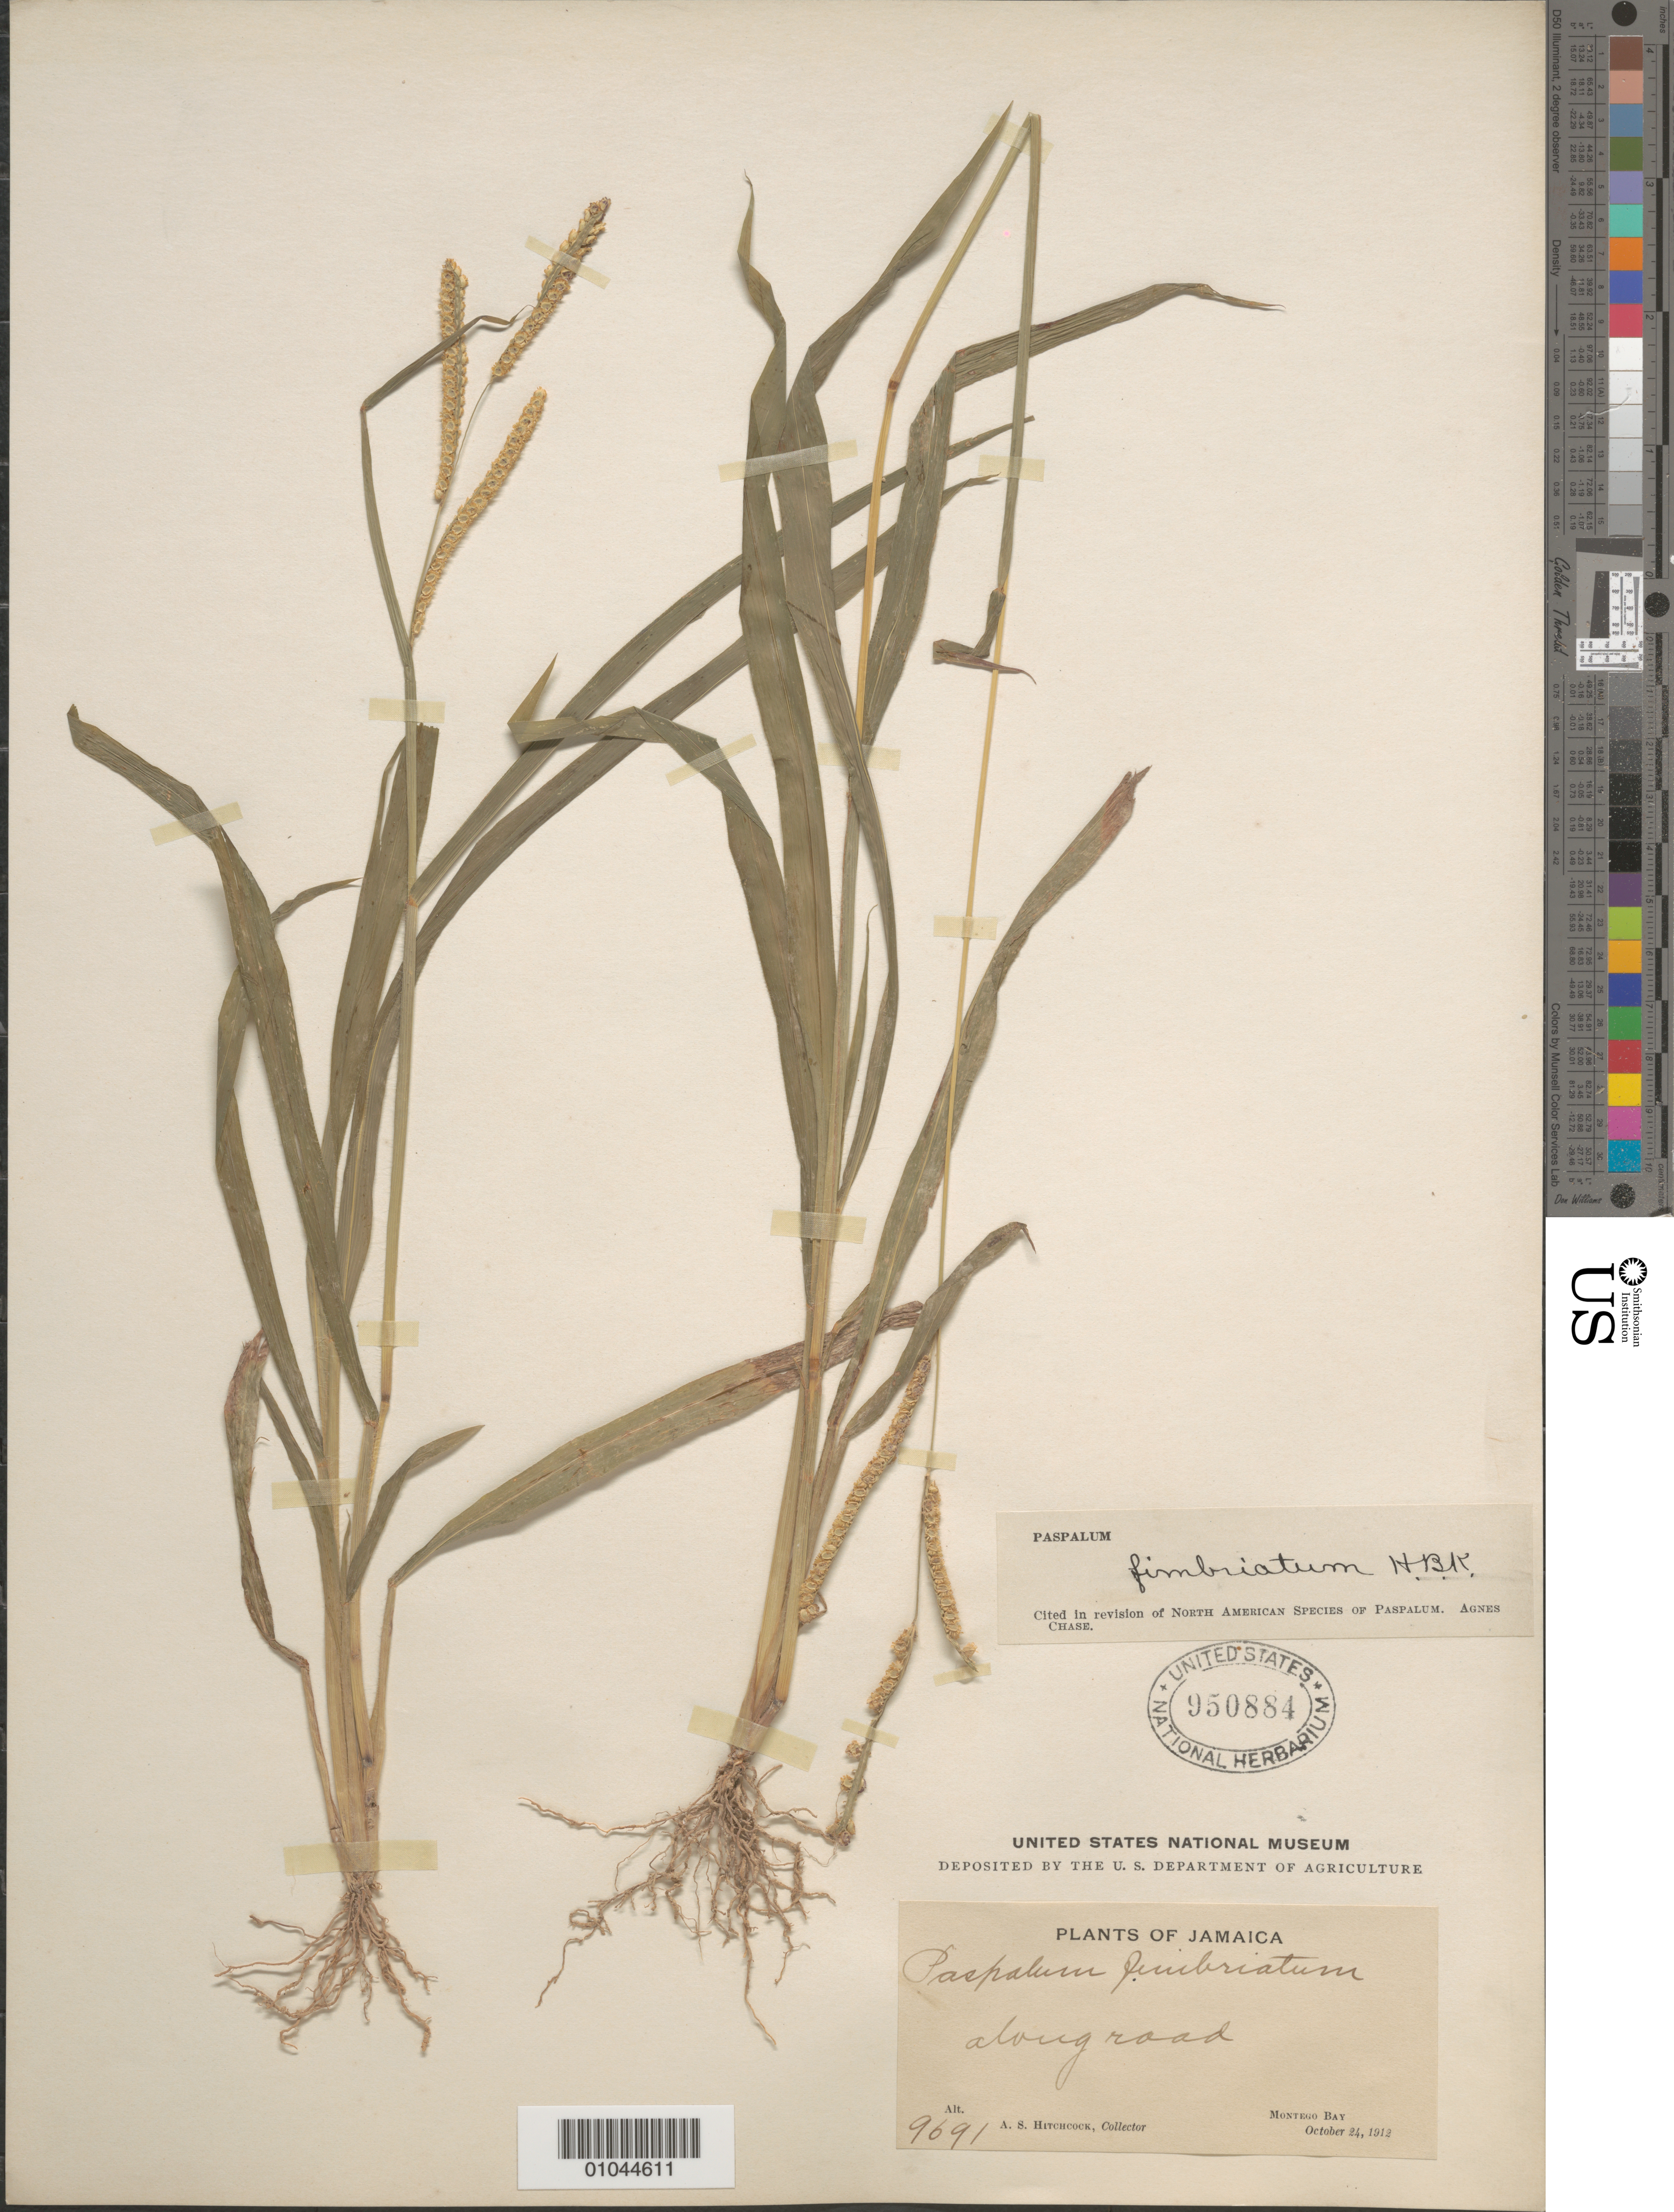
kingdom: Plantae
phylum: Tracheophyta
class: Liliopsida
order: Poales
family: Poaceae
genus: Paspalum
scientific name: Paspalum fimbriatum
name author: Kunth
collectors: A. S. Hitchcock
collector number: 9691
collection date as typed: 24 Oct 1912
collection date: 1912-10-24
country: Jamaica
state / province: Saint James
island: Jamaica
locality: Montego Bay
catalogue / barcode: US 950884